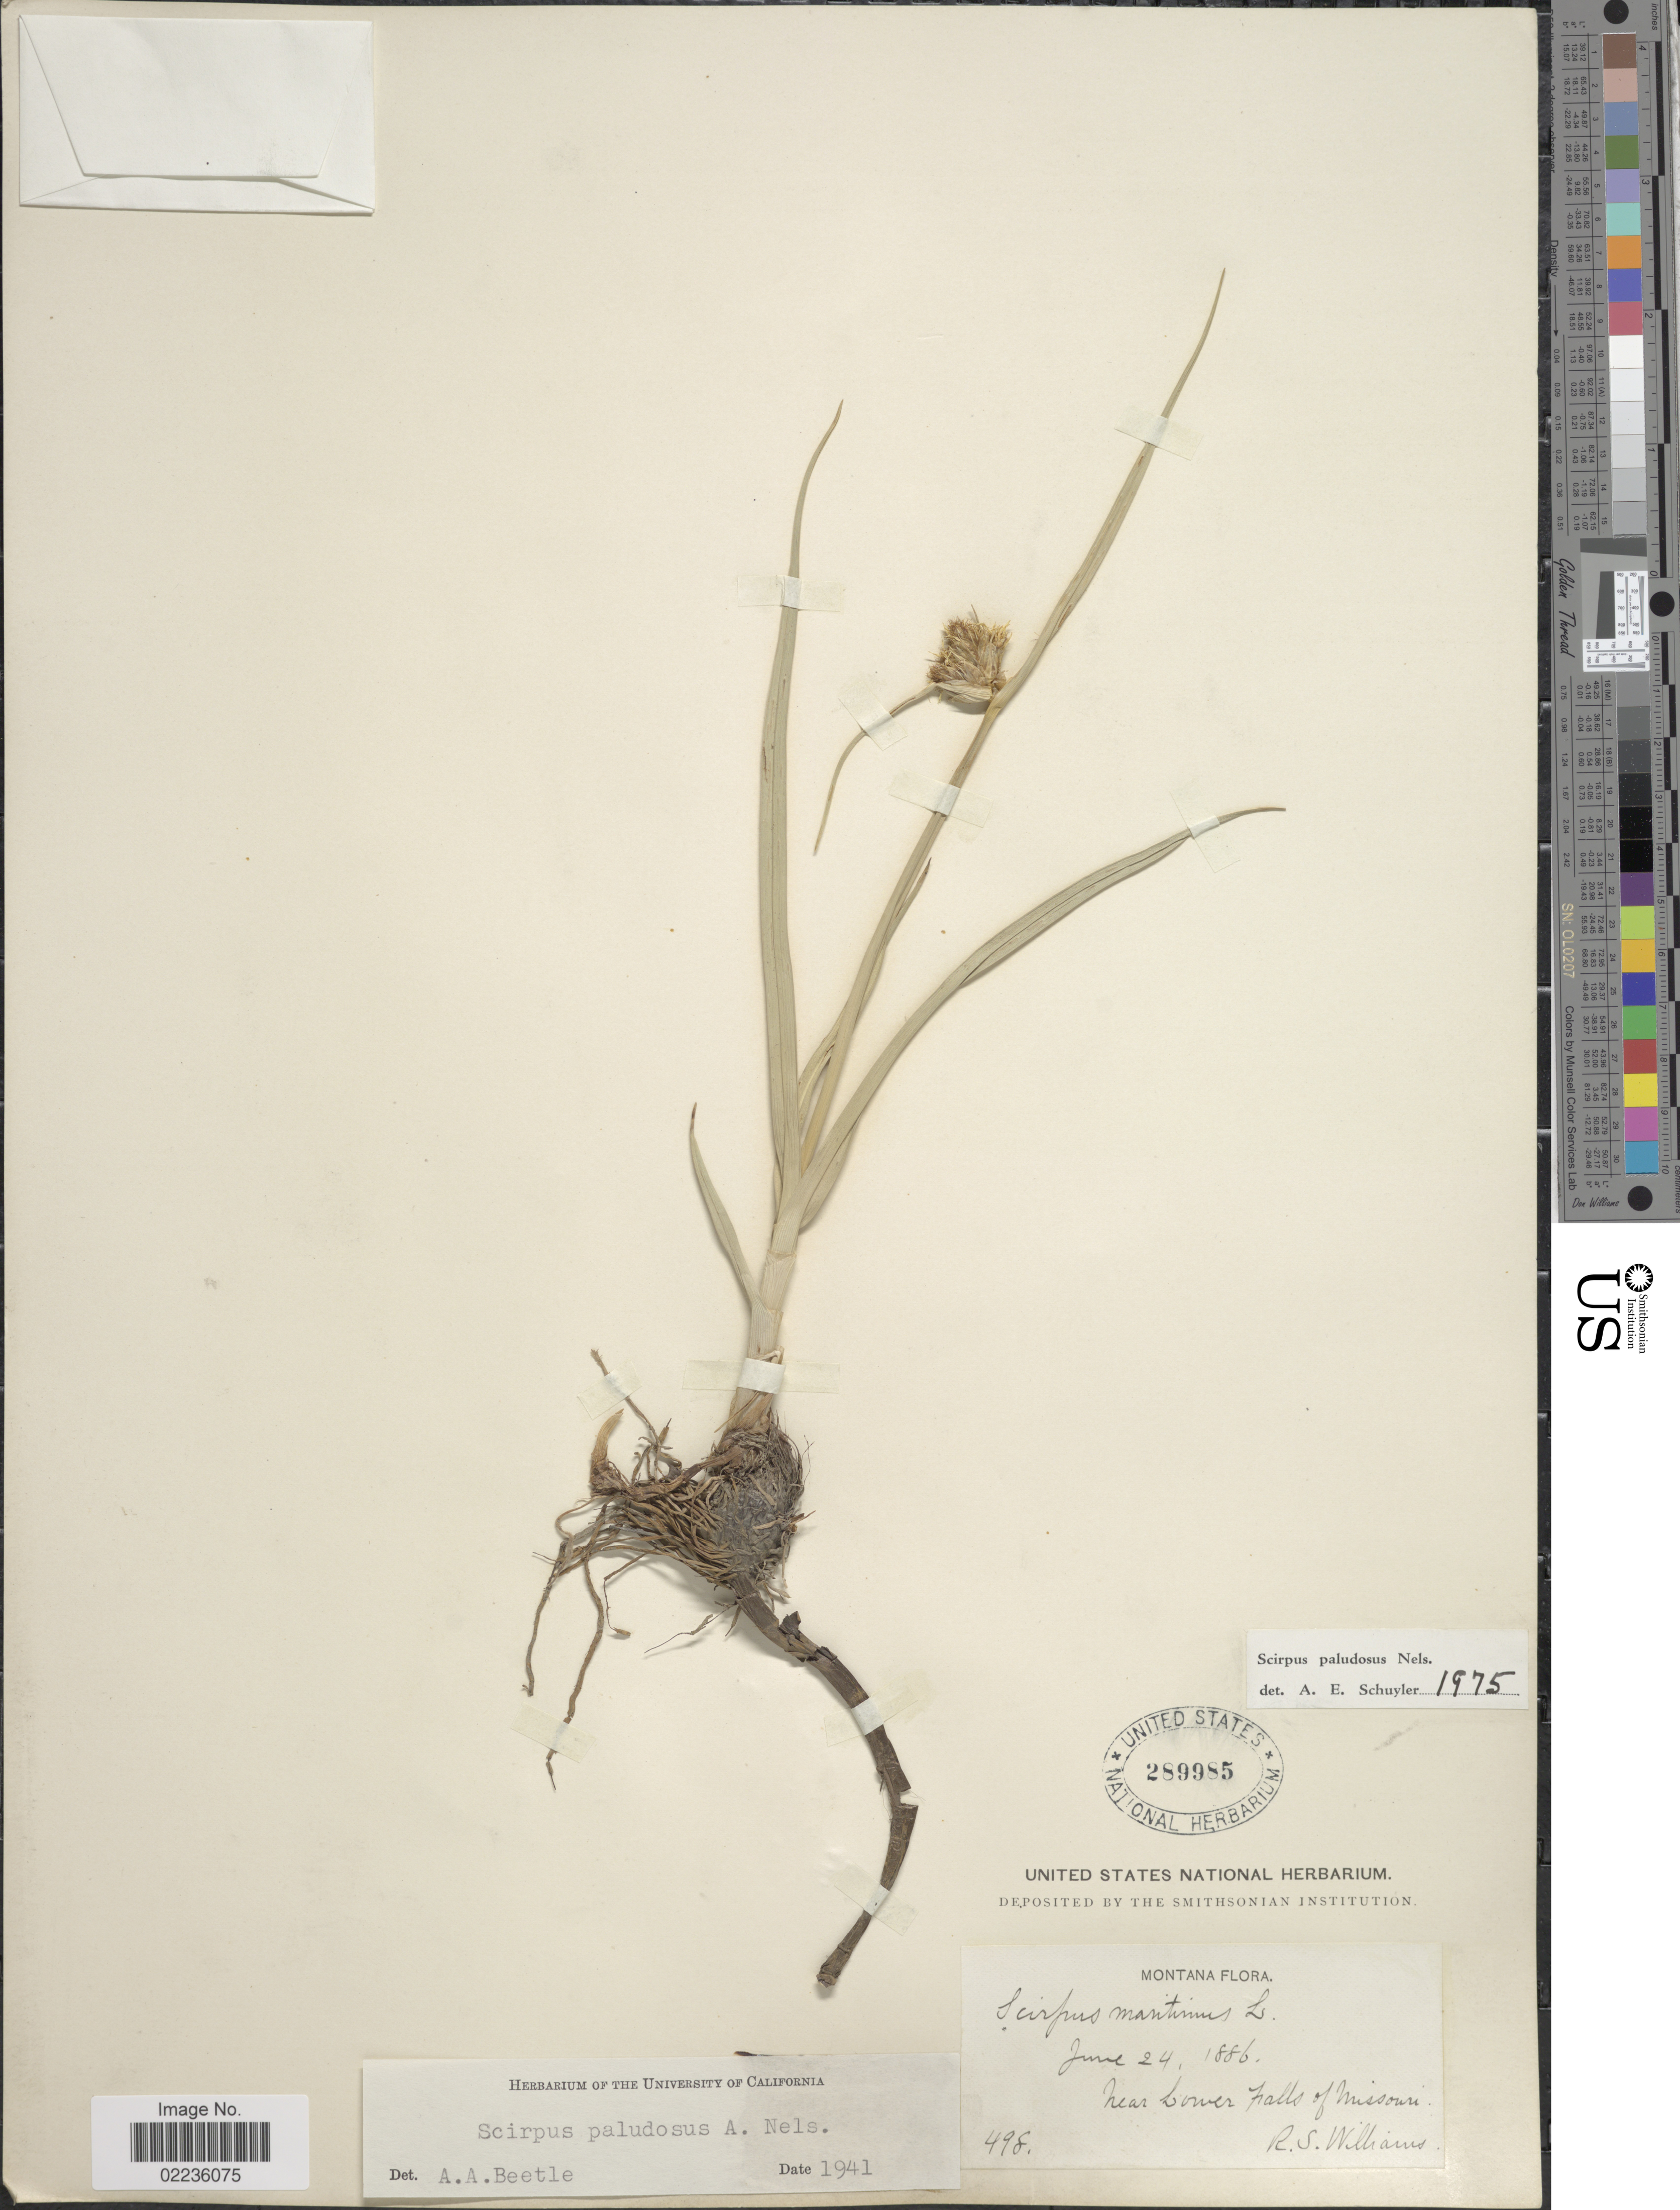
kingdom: Plantae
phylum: Tracheophyta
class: Liliopsida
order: Poales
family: Cyperaceae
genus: Bolboschoenus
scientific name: Bolboschoenus maritimus subsp. paludosus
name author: (A. Nelson) T. Koyama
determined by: Strong, M. T., (US), Smithsonian Institution - National Museum of Natural History (UNITED STATES)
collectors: R. S. Williams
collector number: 498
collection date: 1886-06-24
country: United States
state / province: Montana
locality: Near Lower Falls of Missouri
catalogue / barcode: US 289985